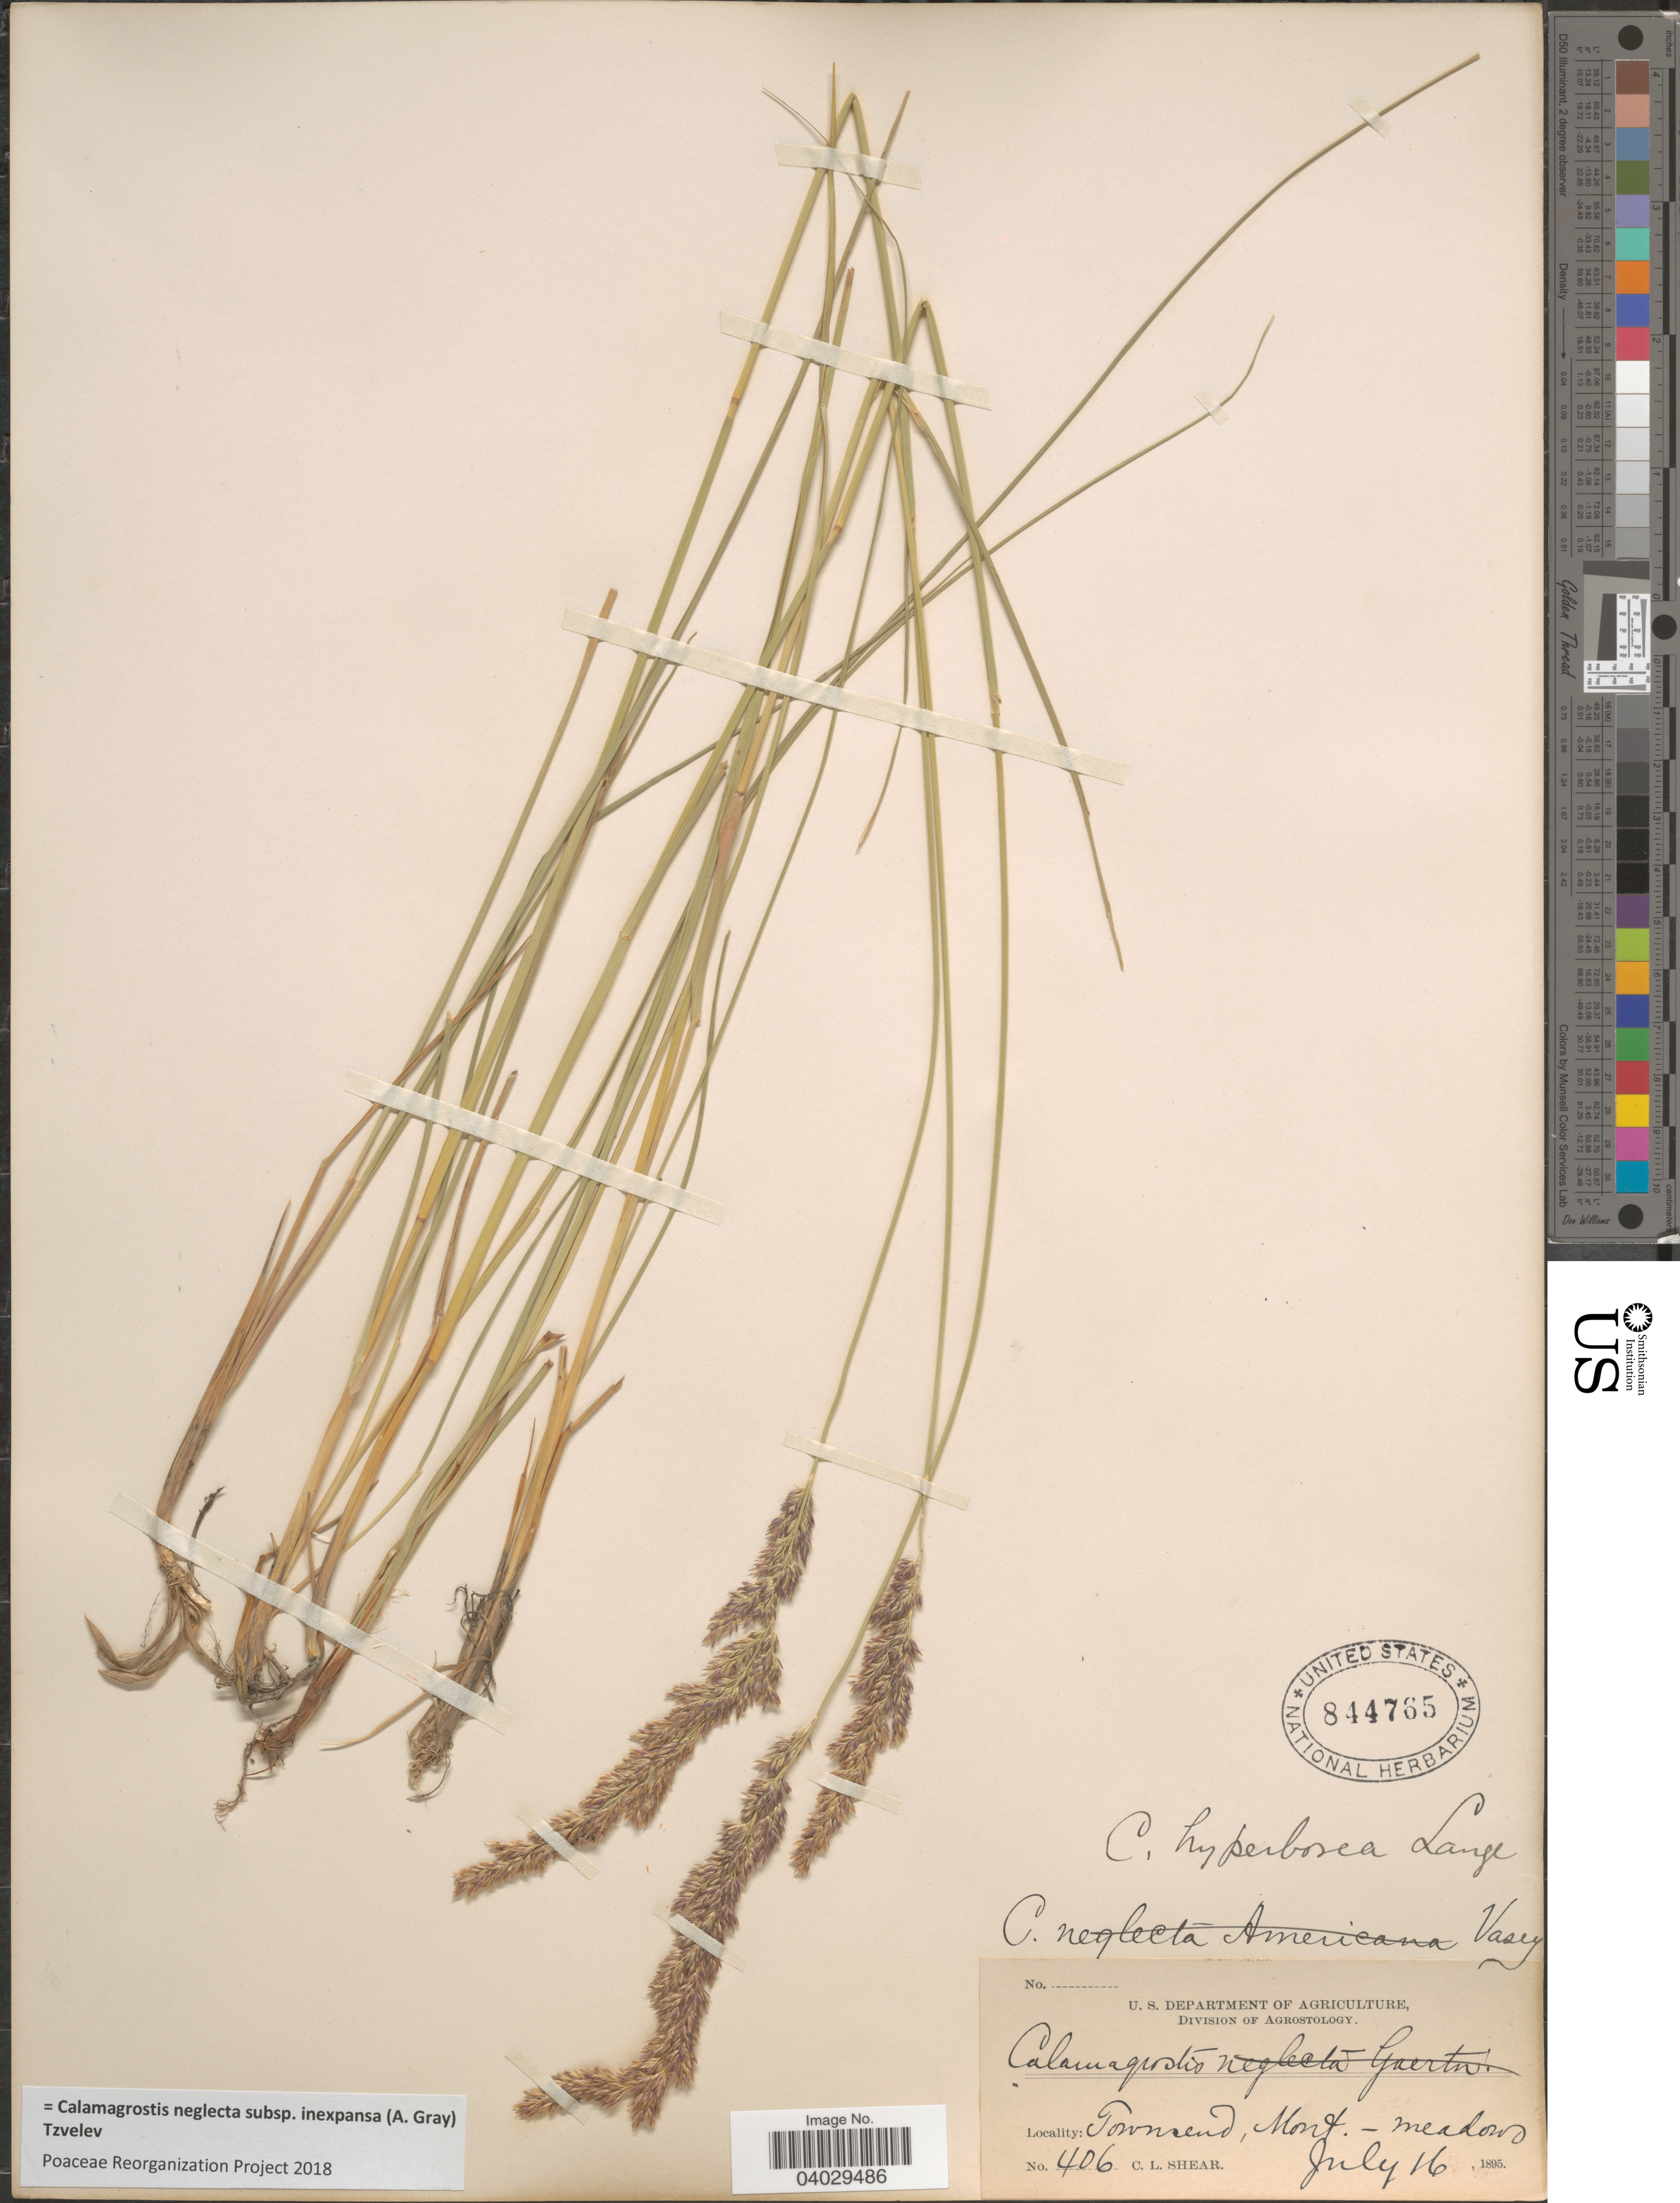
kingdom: Plantae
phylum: Tracheophyta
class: Liliopsida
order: Poales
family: Poaceae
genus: Calamagrostis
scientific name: Calamagrostis neglecta subsp. inexpansa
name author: (A. Gray) Tzvelev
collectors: C. L. Shear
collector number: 406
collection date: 1895-07-16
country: United States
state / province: Montana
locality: Townsend.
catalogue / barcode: US 844765